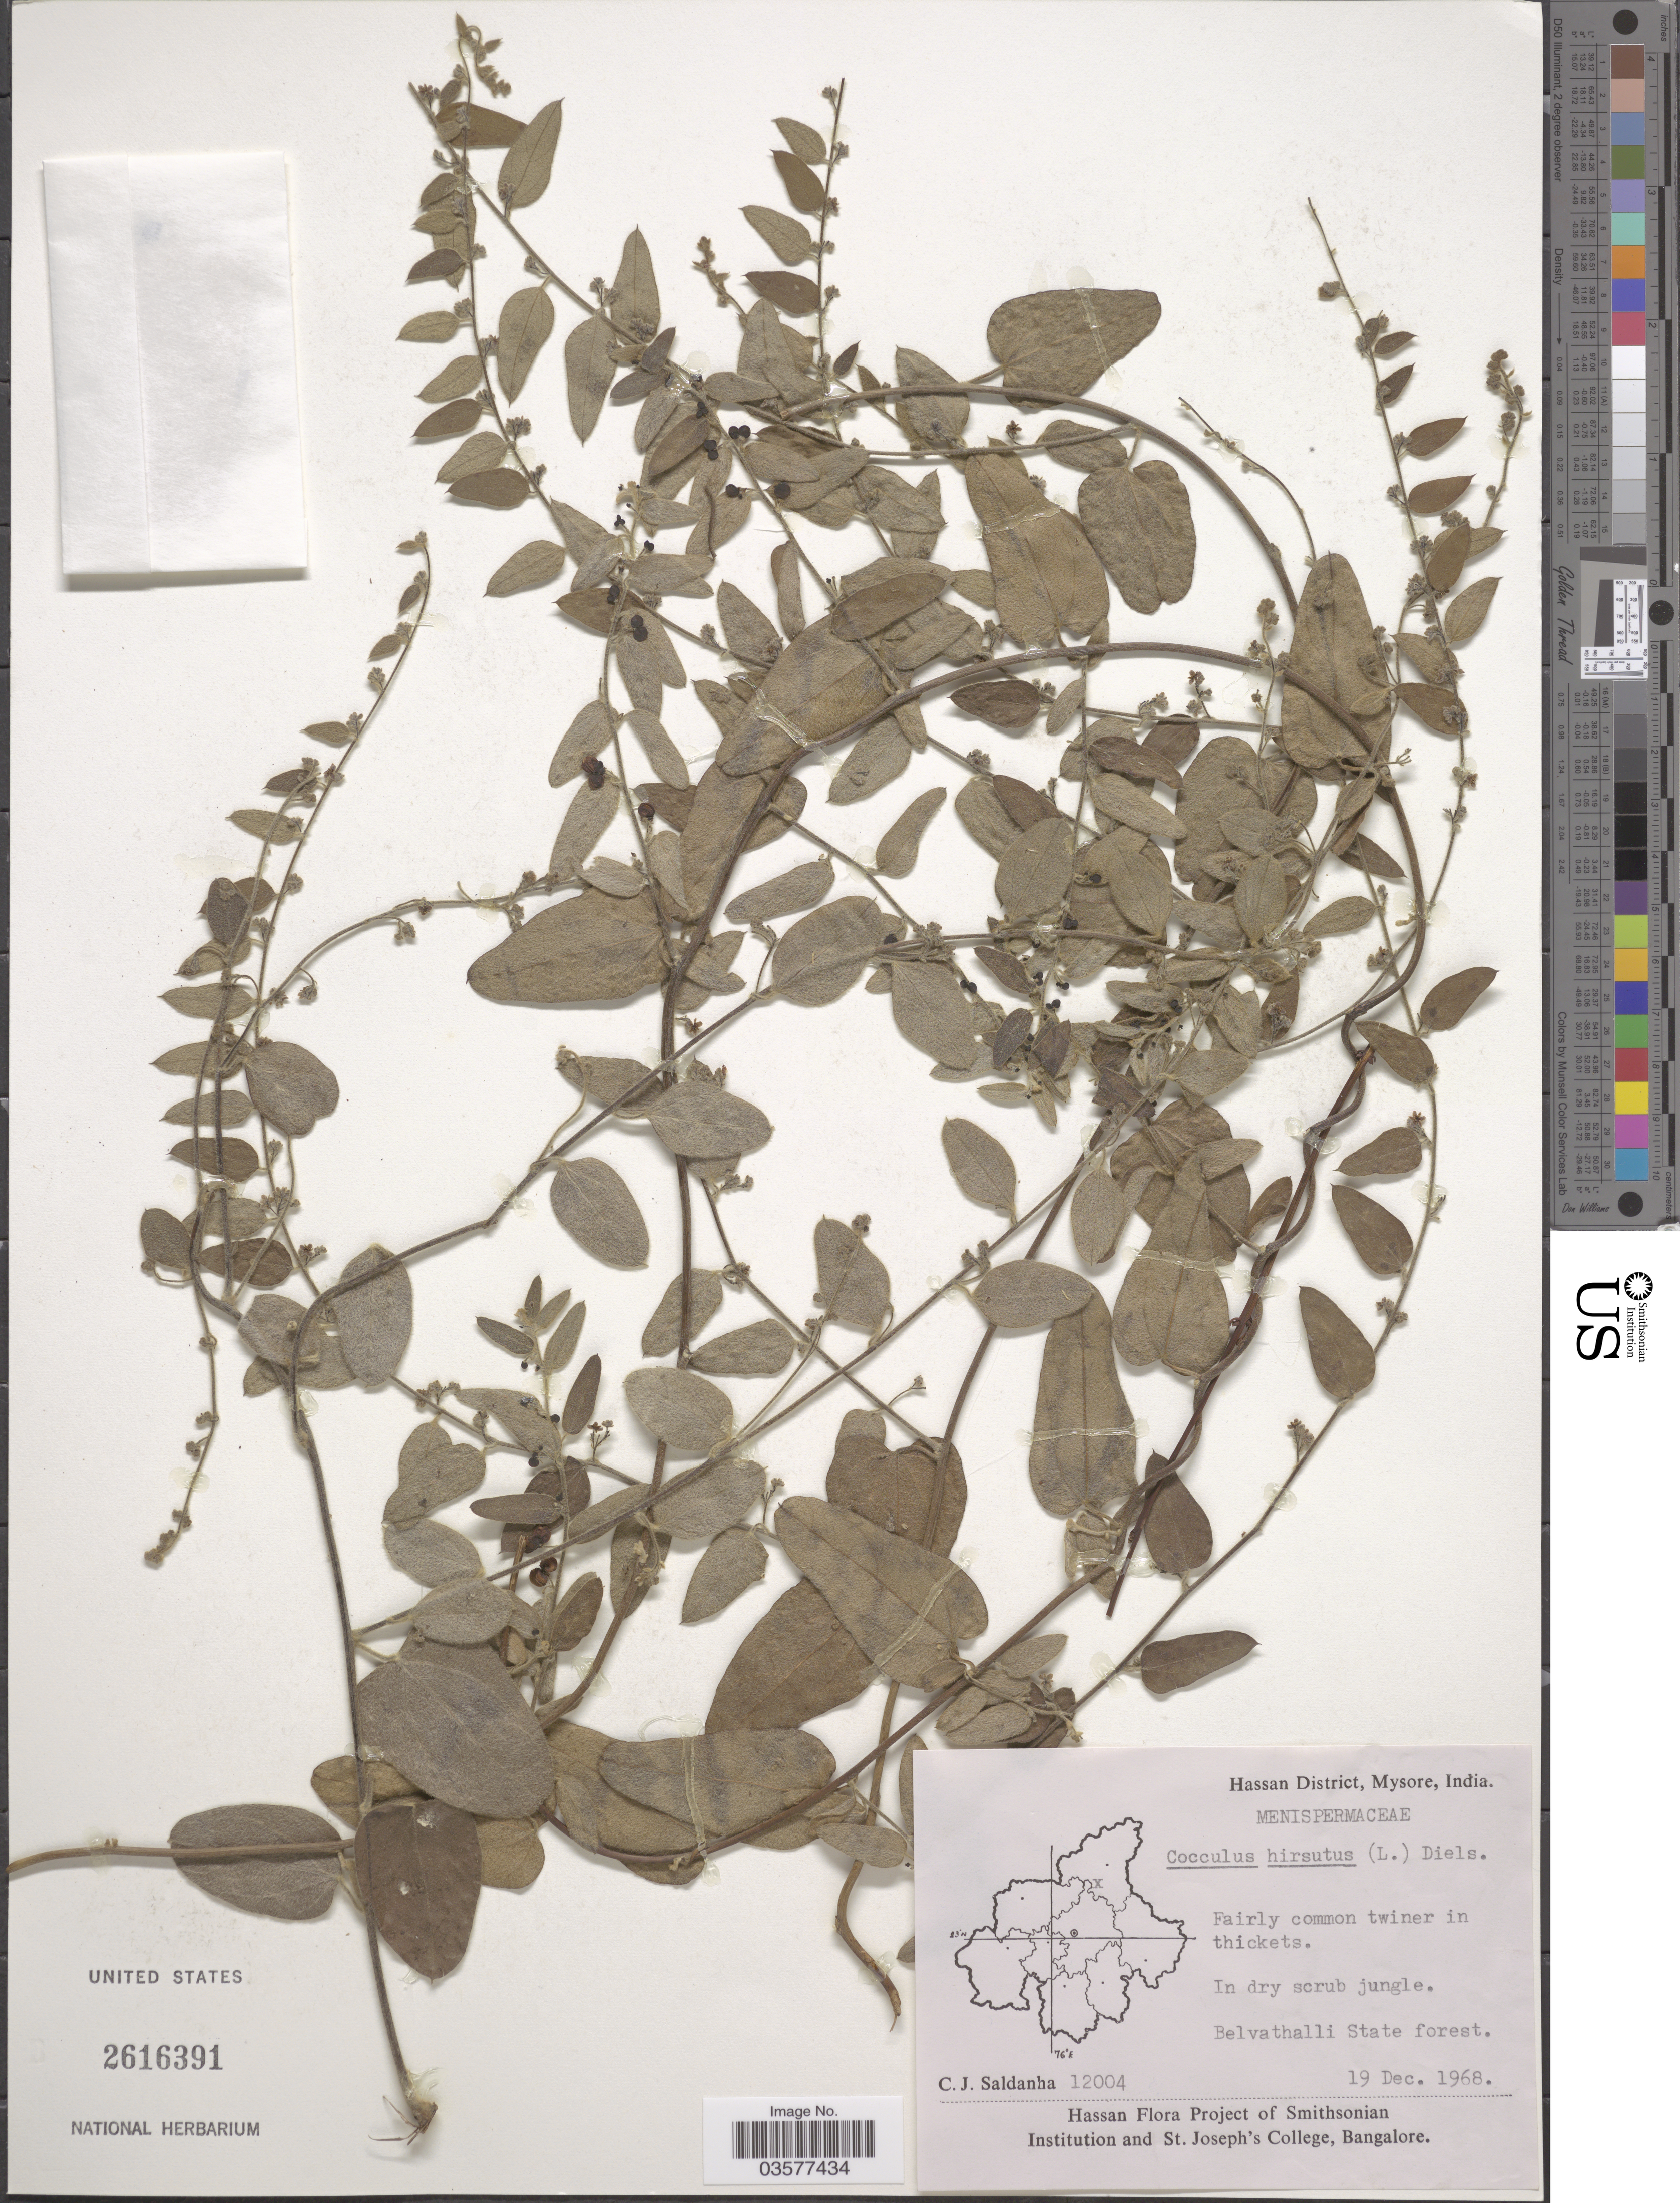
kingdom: Plantae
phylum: Tracheophyta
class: Magnoliopsida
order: Ranunculales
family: Menispermaceae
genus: Cocculus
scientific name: Cocculus hirsutus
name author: (L.) Diels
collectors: C. J. Saldanha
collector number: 12004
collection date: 1968-12-19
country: India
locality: Hassan District, Mysore. Belvathalli State forest.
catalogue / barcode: US 2616391